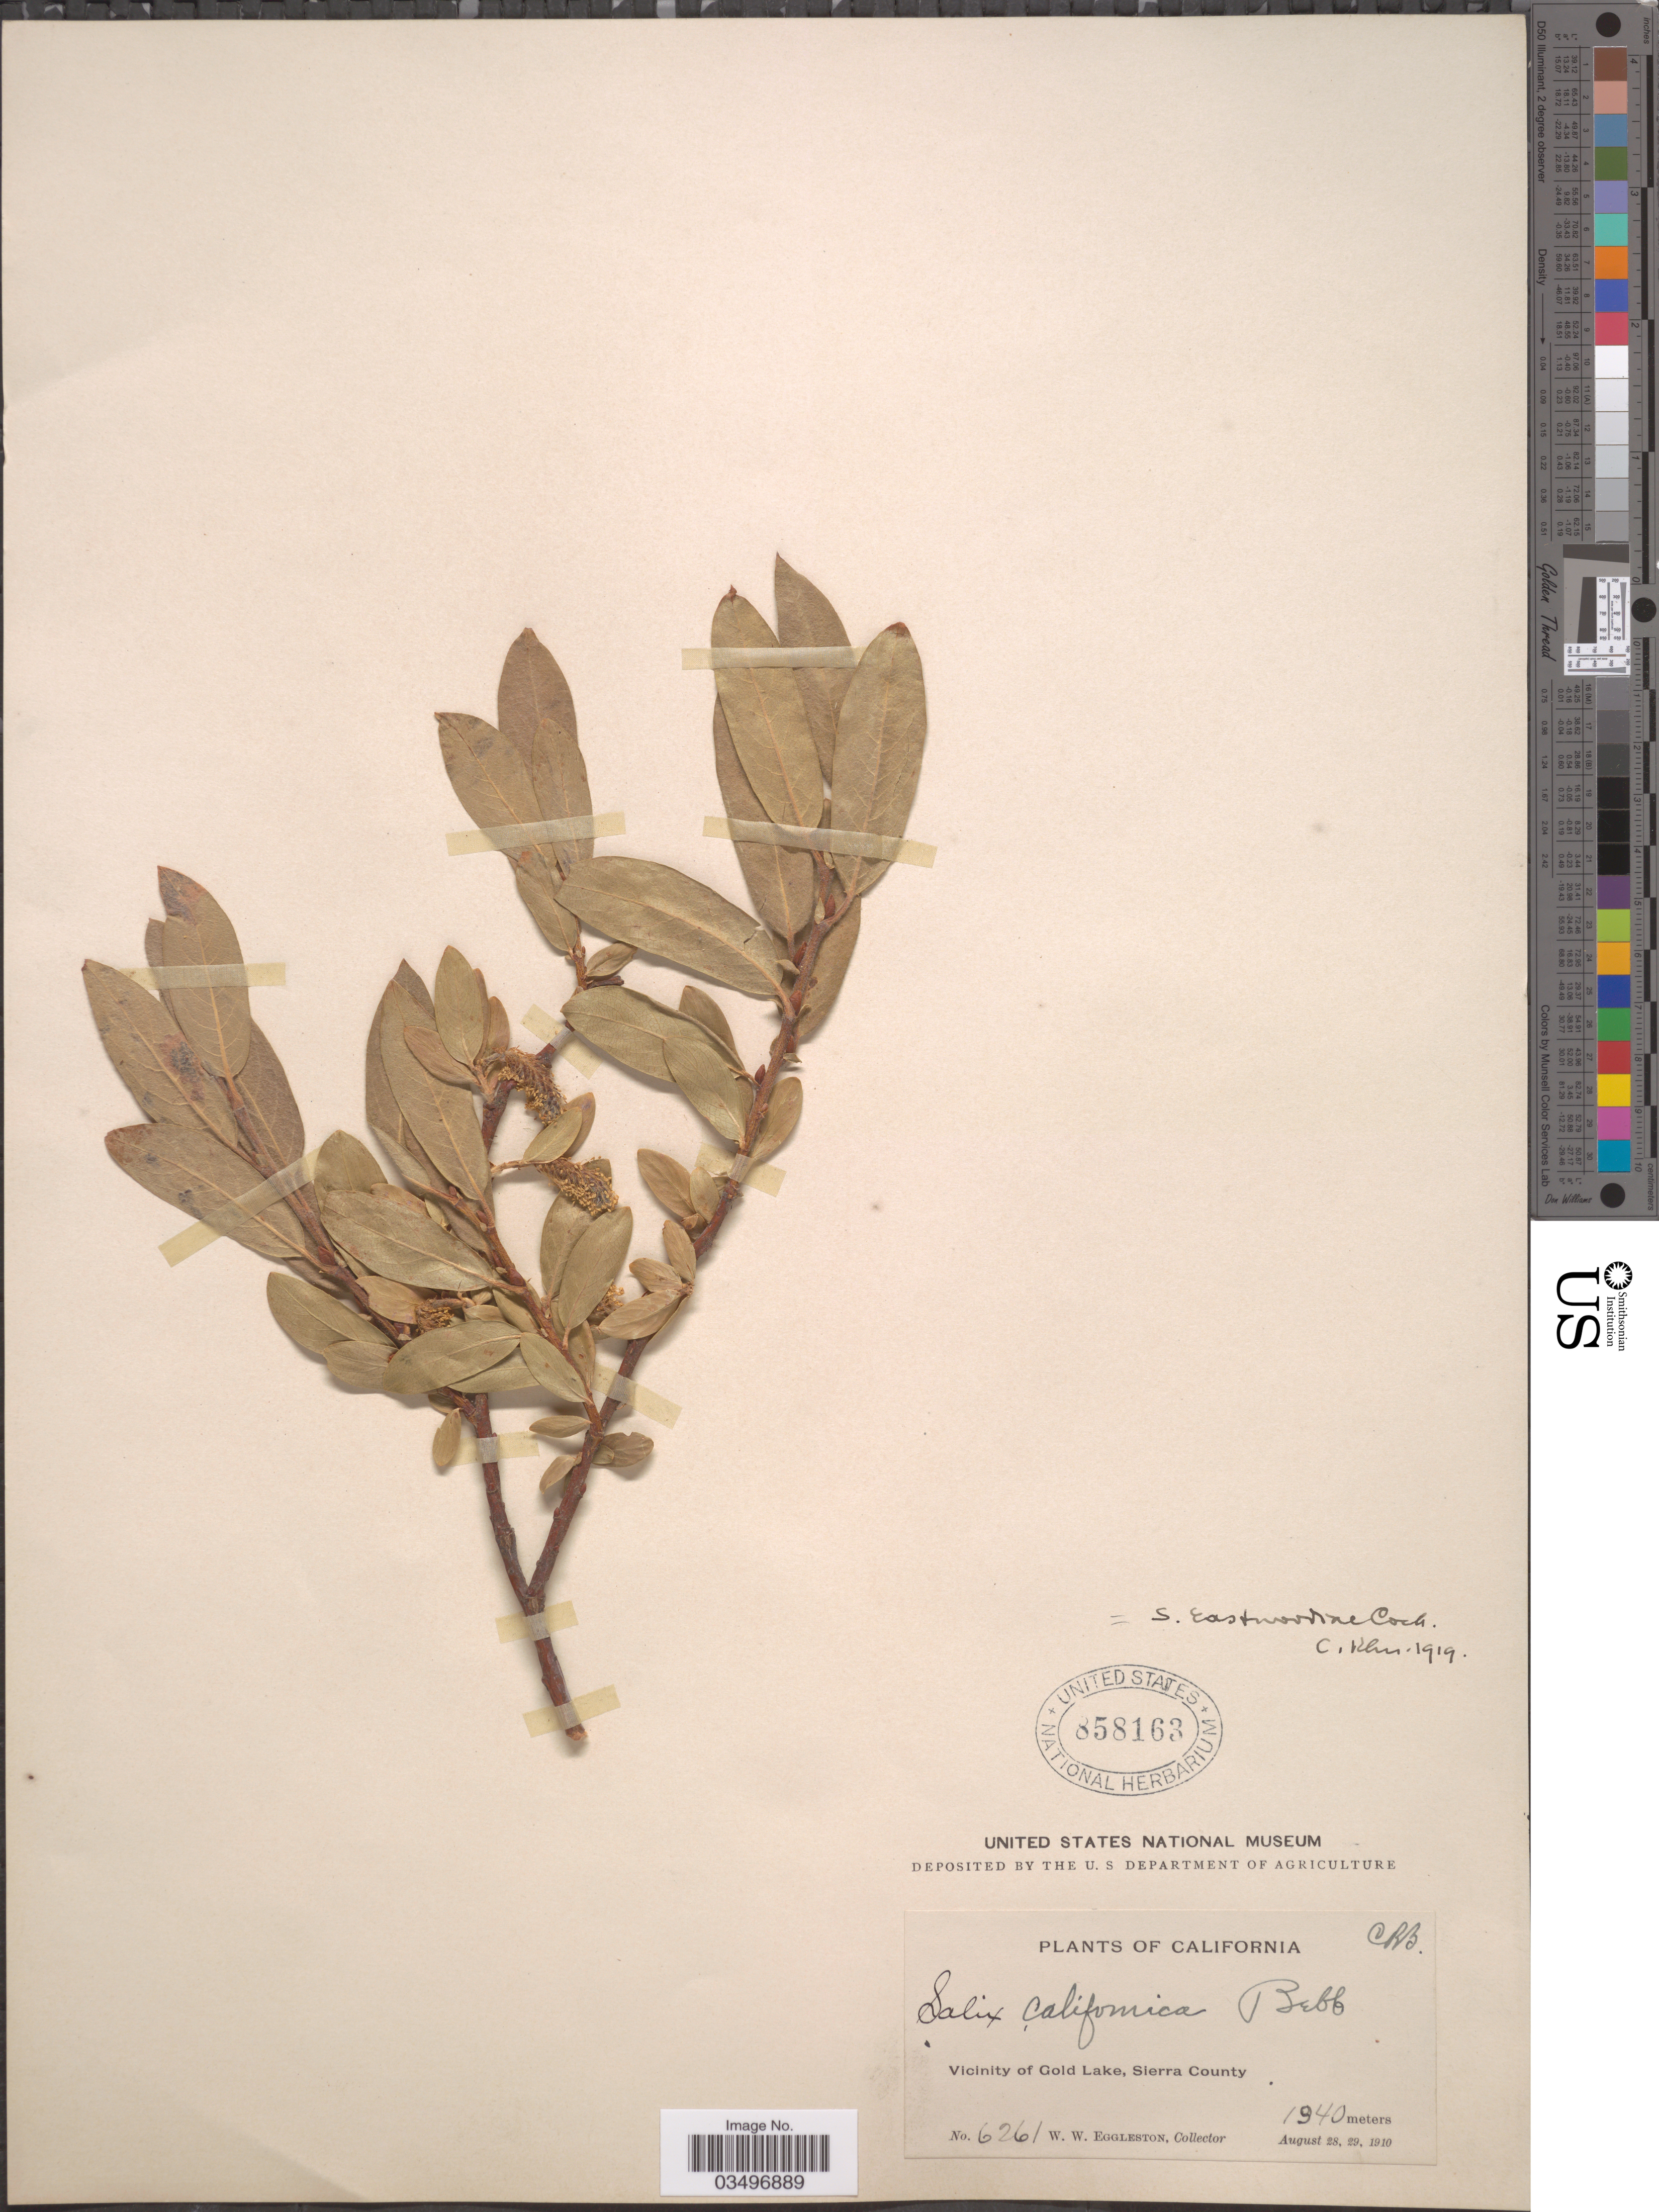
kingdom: Plantae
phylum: Tracheophyta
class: Magnoliopsida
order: Malpighiales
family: Salicaceae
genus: Salix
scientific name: Salix eastwoodiae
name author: Cockerell ex A. Heller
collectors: W. W. Eggleston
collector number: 6261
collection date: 1910-08-28/1910-08-29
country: United States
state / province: California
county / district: Sierra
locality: Vicinity of Gold Lake, Sierra County.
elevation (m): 1940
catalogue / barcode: US 858163